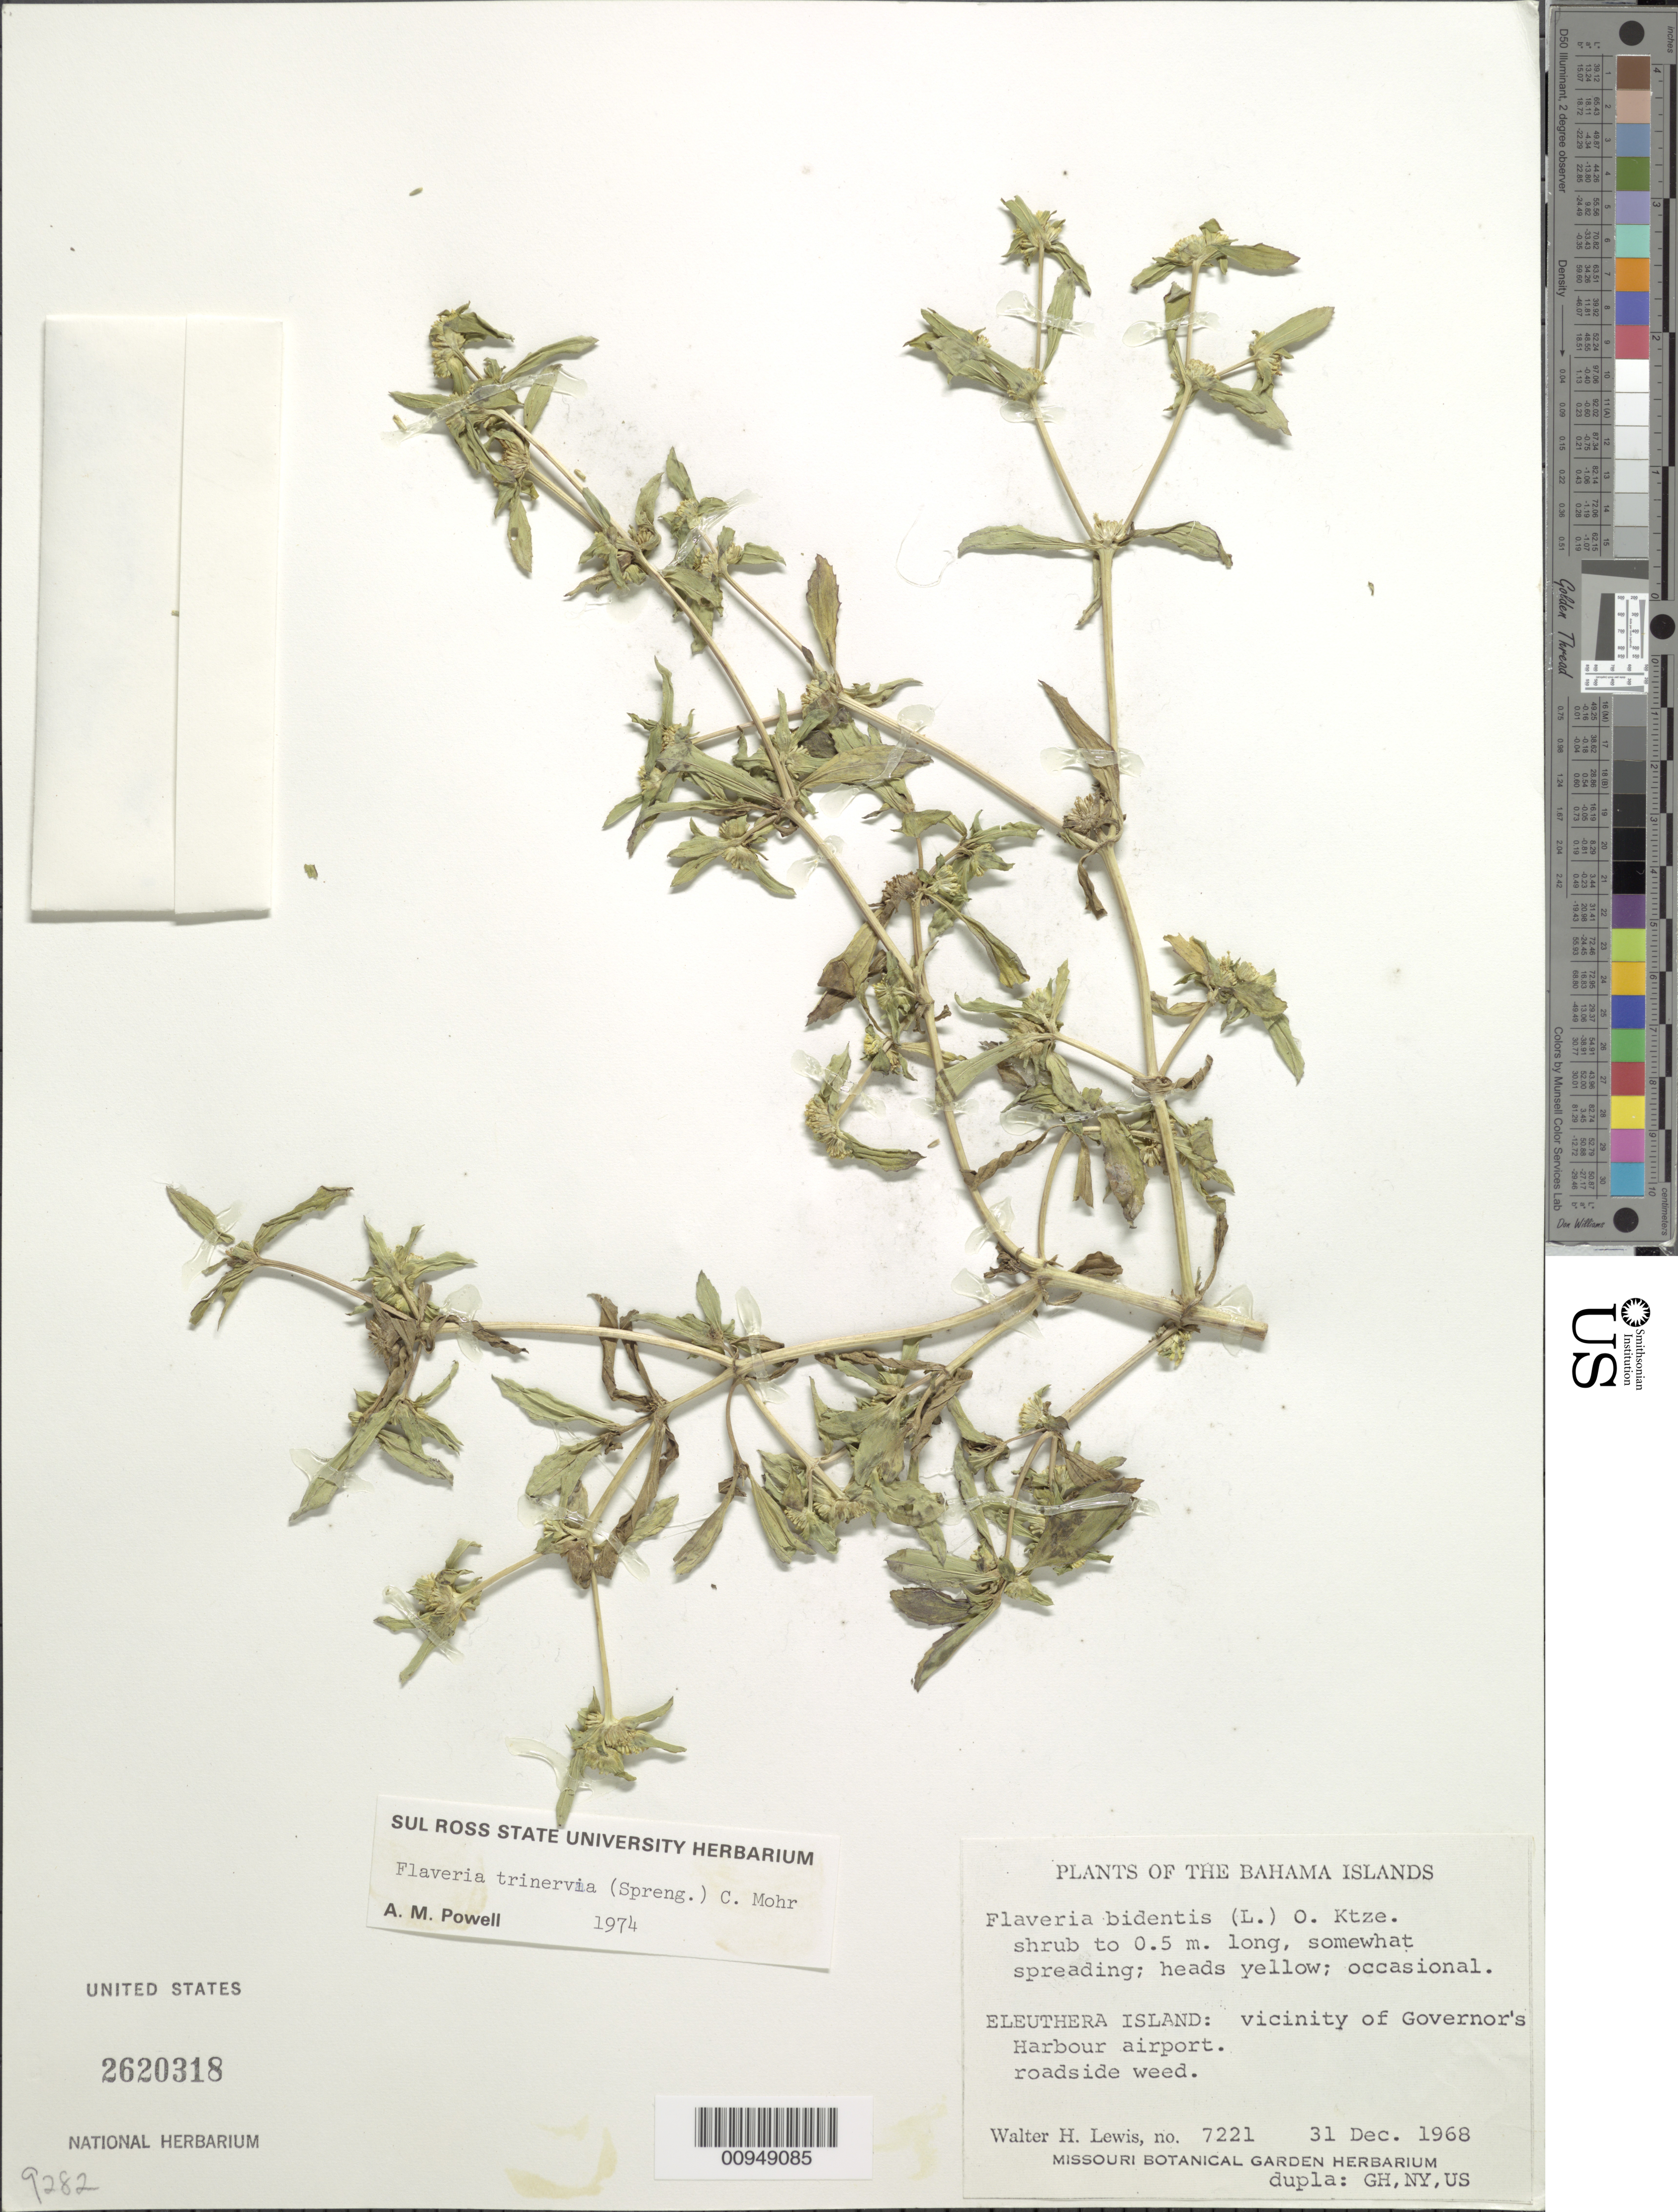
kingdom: Plantae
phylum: Tracheophyta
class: Magnoliopsida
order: Asterales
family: Asteraceae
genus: Flaveria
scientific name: Flaveria trinervia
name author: (Spreng.) C. Mohr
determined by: Powell, A. M.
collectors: W. H. Lewis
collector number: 7221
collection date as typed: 31 Dec 1968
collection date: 1968-12-31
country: Bahamas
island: Eleurthera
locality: Vicinity of Governor's Harbour Airport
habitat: Roadside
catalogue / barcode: US 2620318